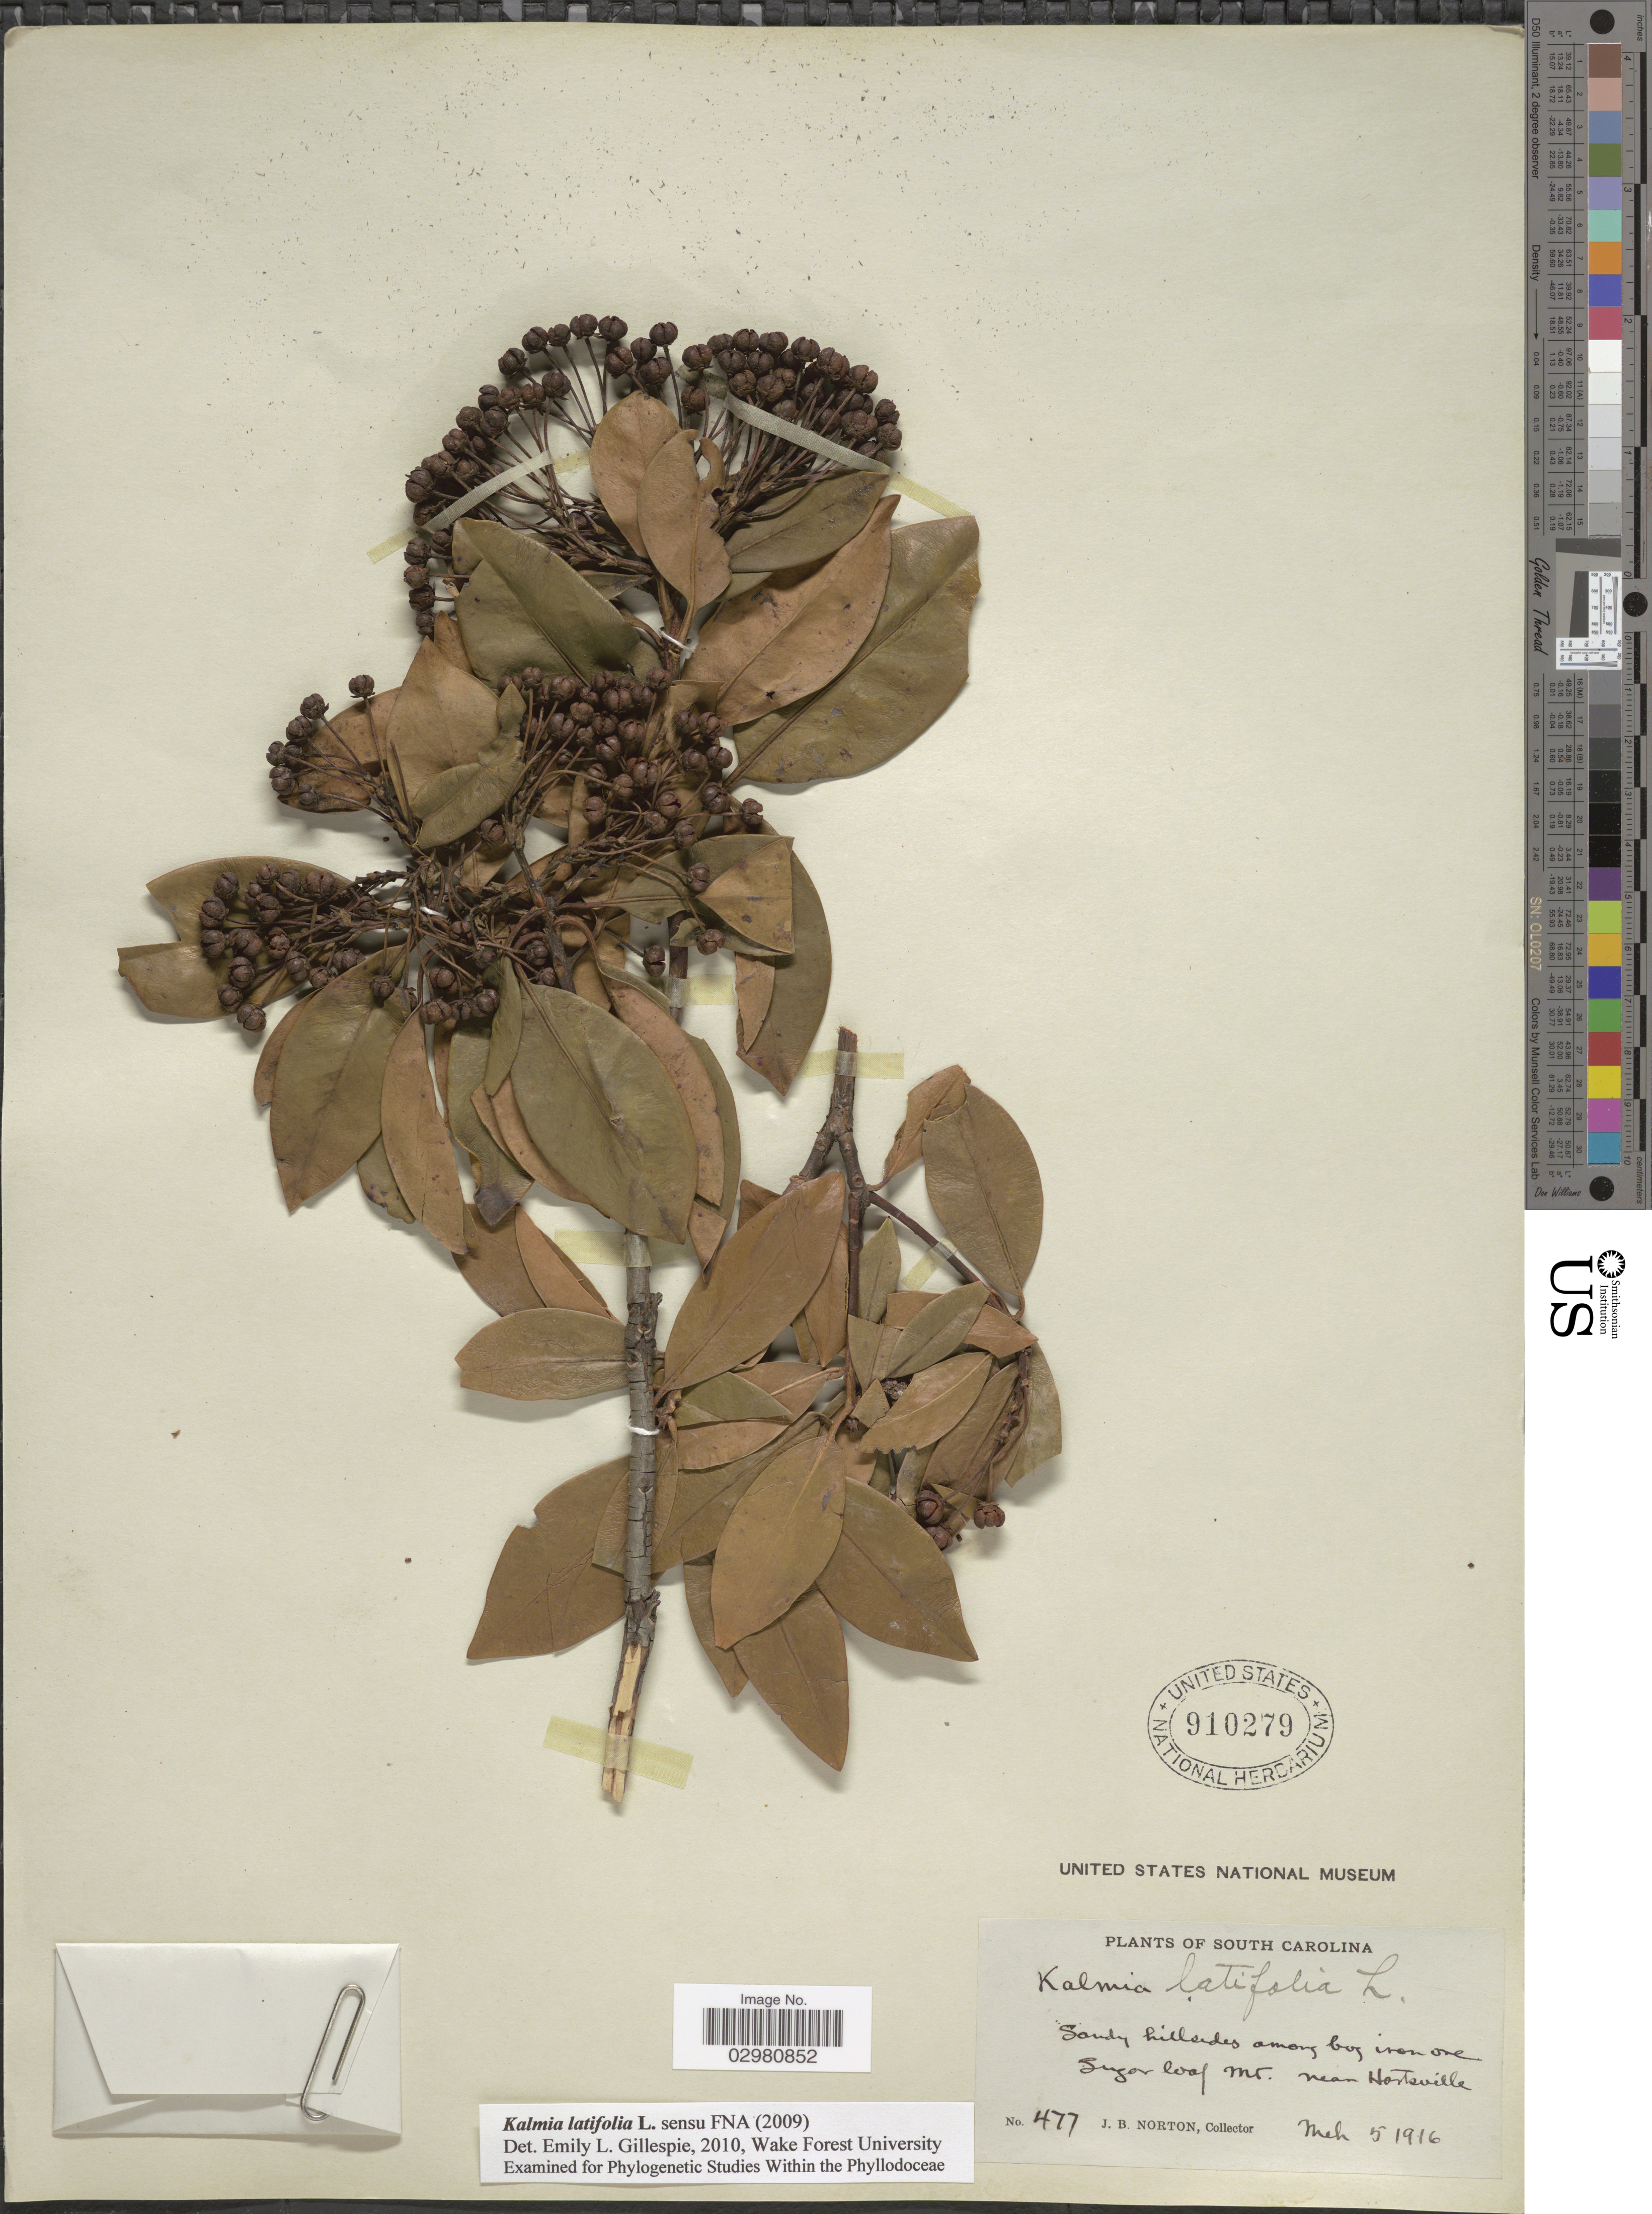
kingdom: Plantae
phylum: Tracheophyta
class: Magnoliopsida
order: Ericales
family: Ericaceae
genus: Kalmia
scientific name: Kalmia latifolia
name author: L.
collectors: J. B. Norton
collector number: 477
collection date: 1916-03-05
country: United States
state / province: South Carolina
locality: Sugar loaf Mt. near Hartsville.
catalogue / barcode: US 910279